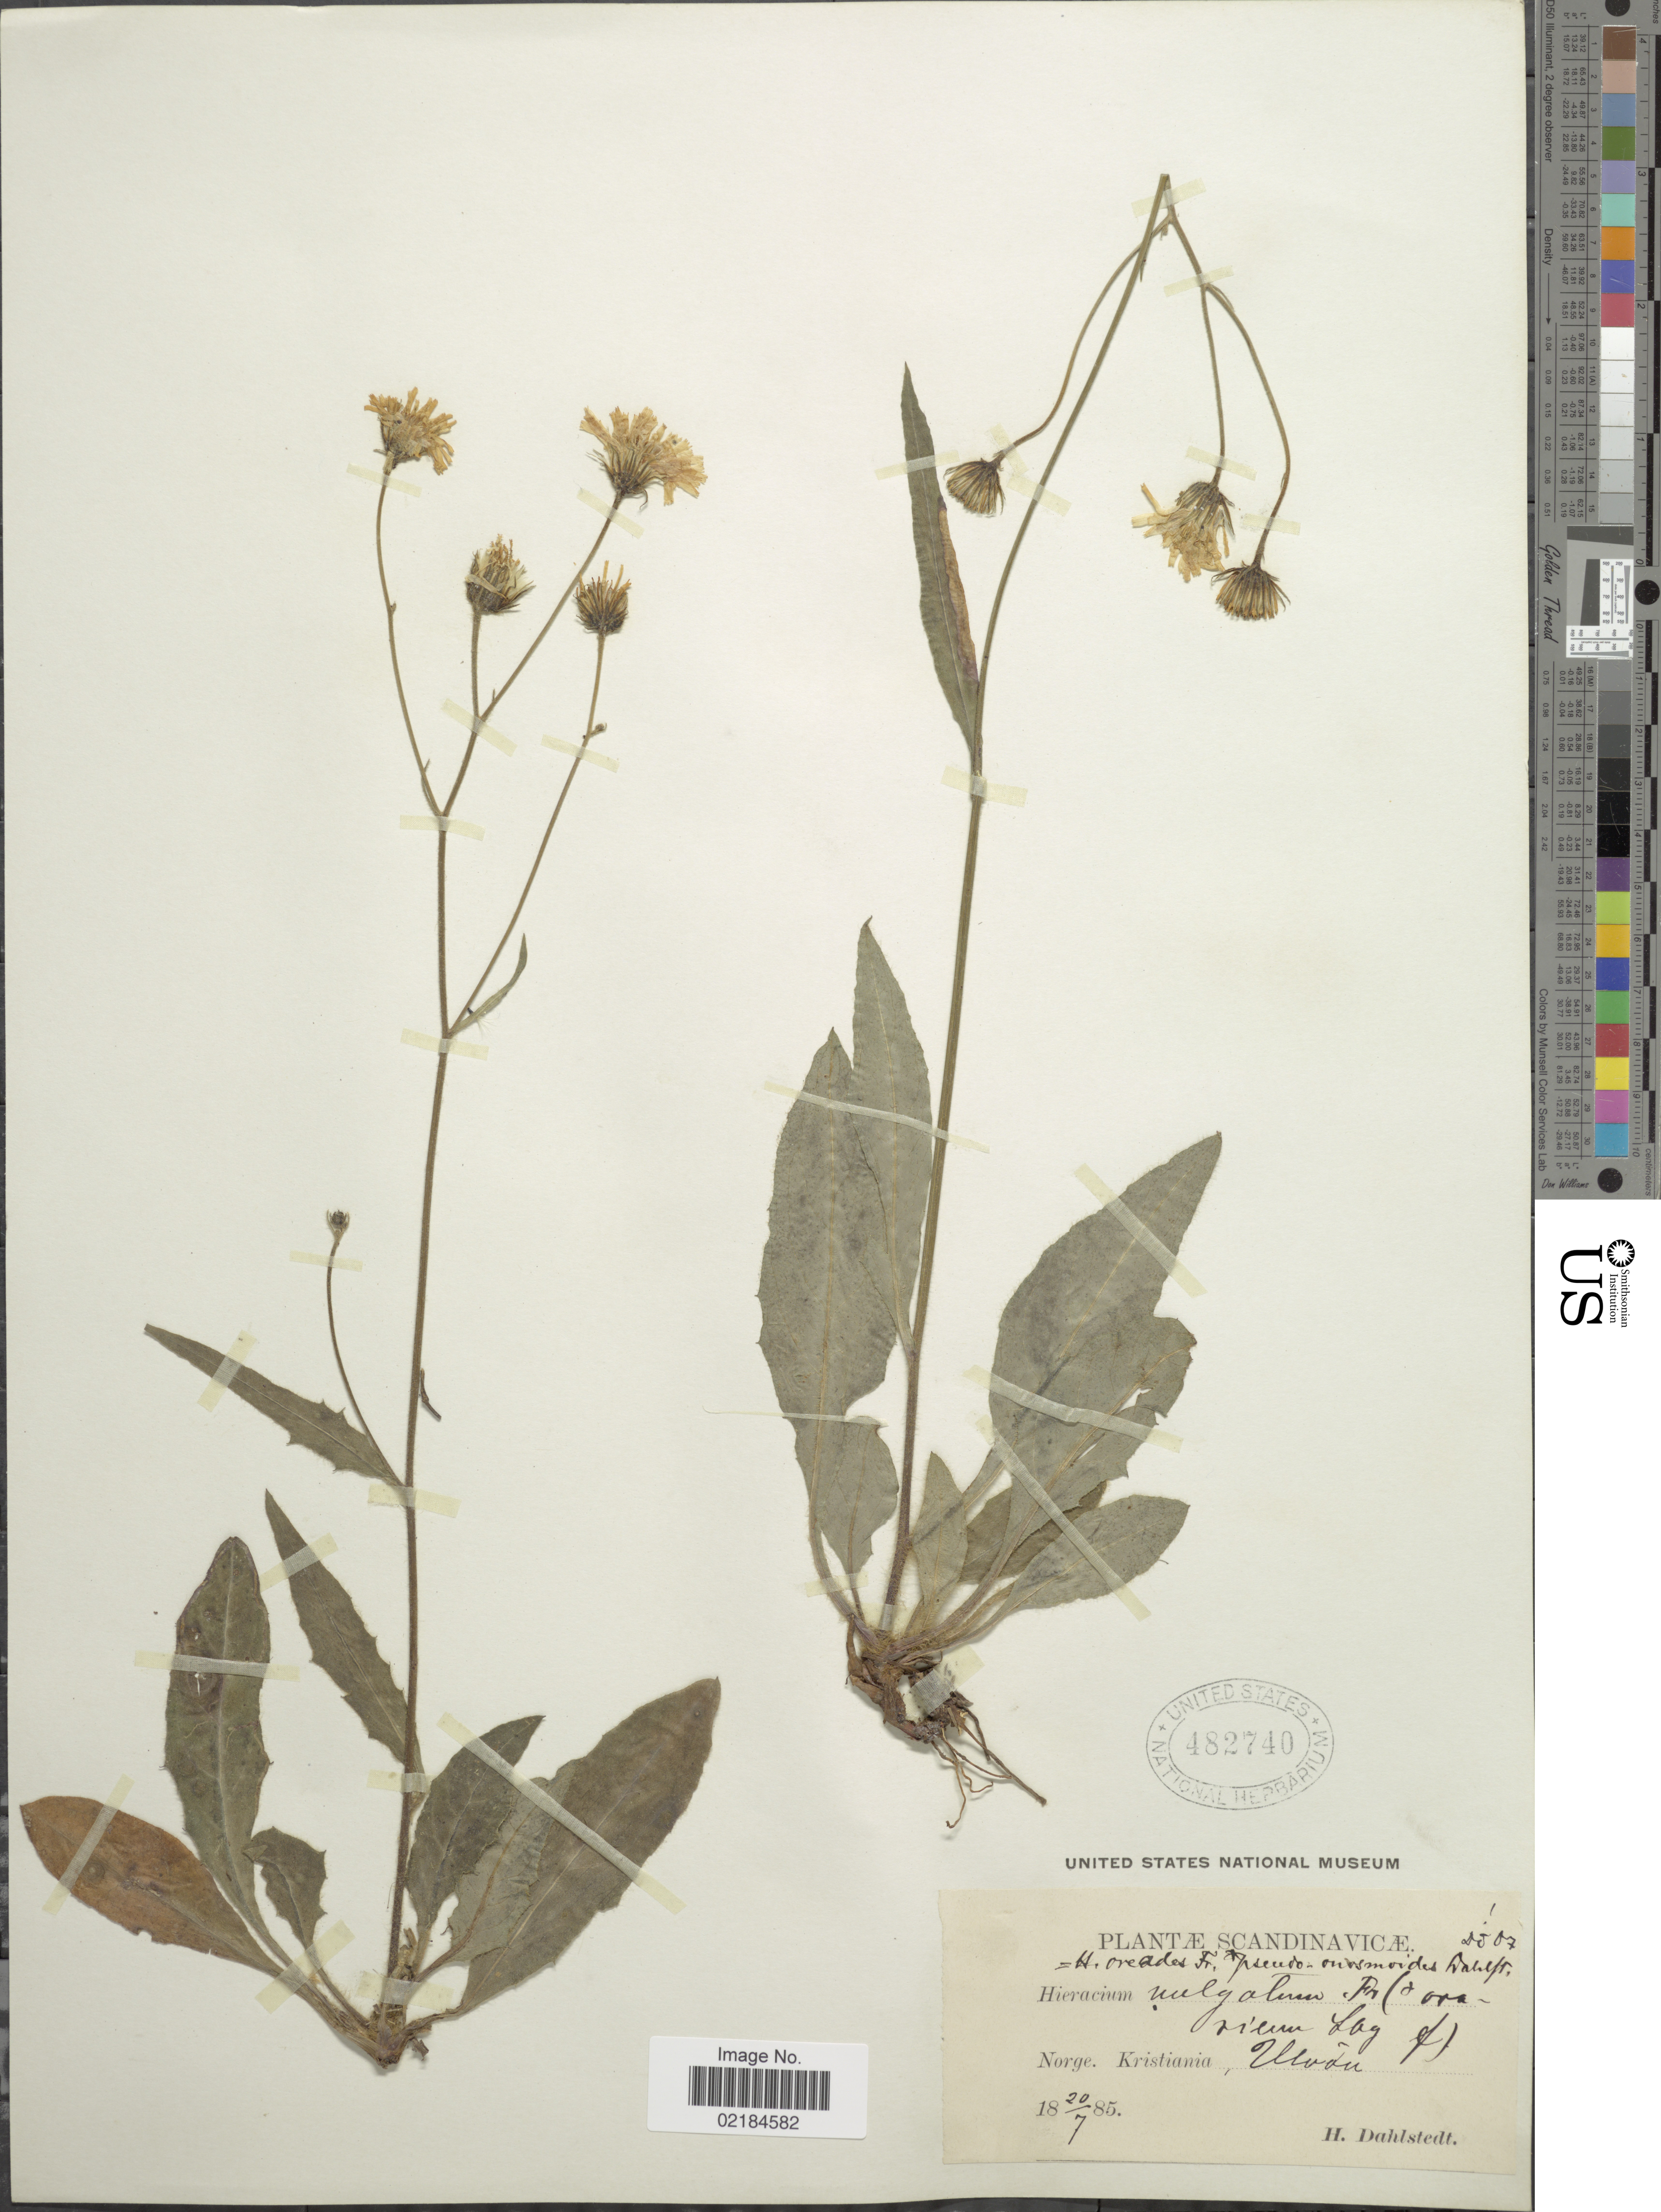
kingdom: Plantae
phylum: Tracheophyta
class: Magnoliopsida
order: Asterales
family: Asteraceae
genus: Hieracium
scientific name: Hieracium lachenalii subsp. cruenifolium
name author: (Dahlst. & Lübeck) Zahn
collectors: H. G. Dahlstedt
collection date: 1885-07-20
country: Norway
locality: Scandinavicae, Norge, Kristiana, Uludu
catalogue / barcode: US 482740